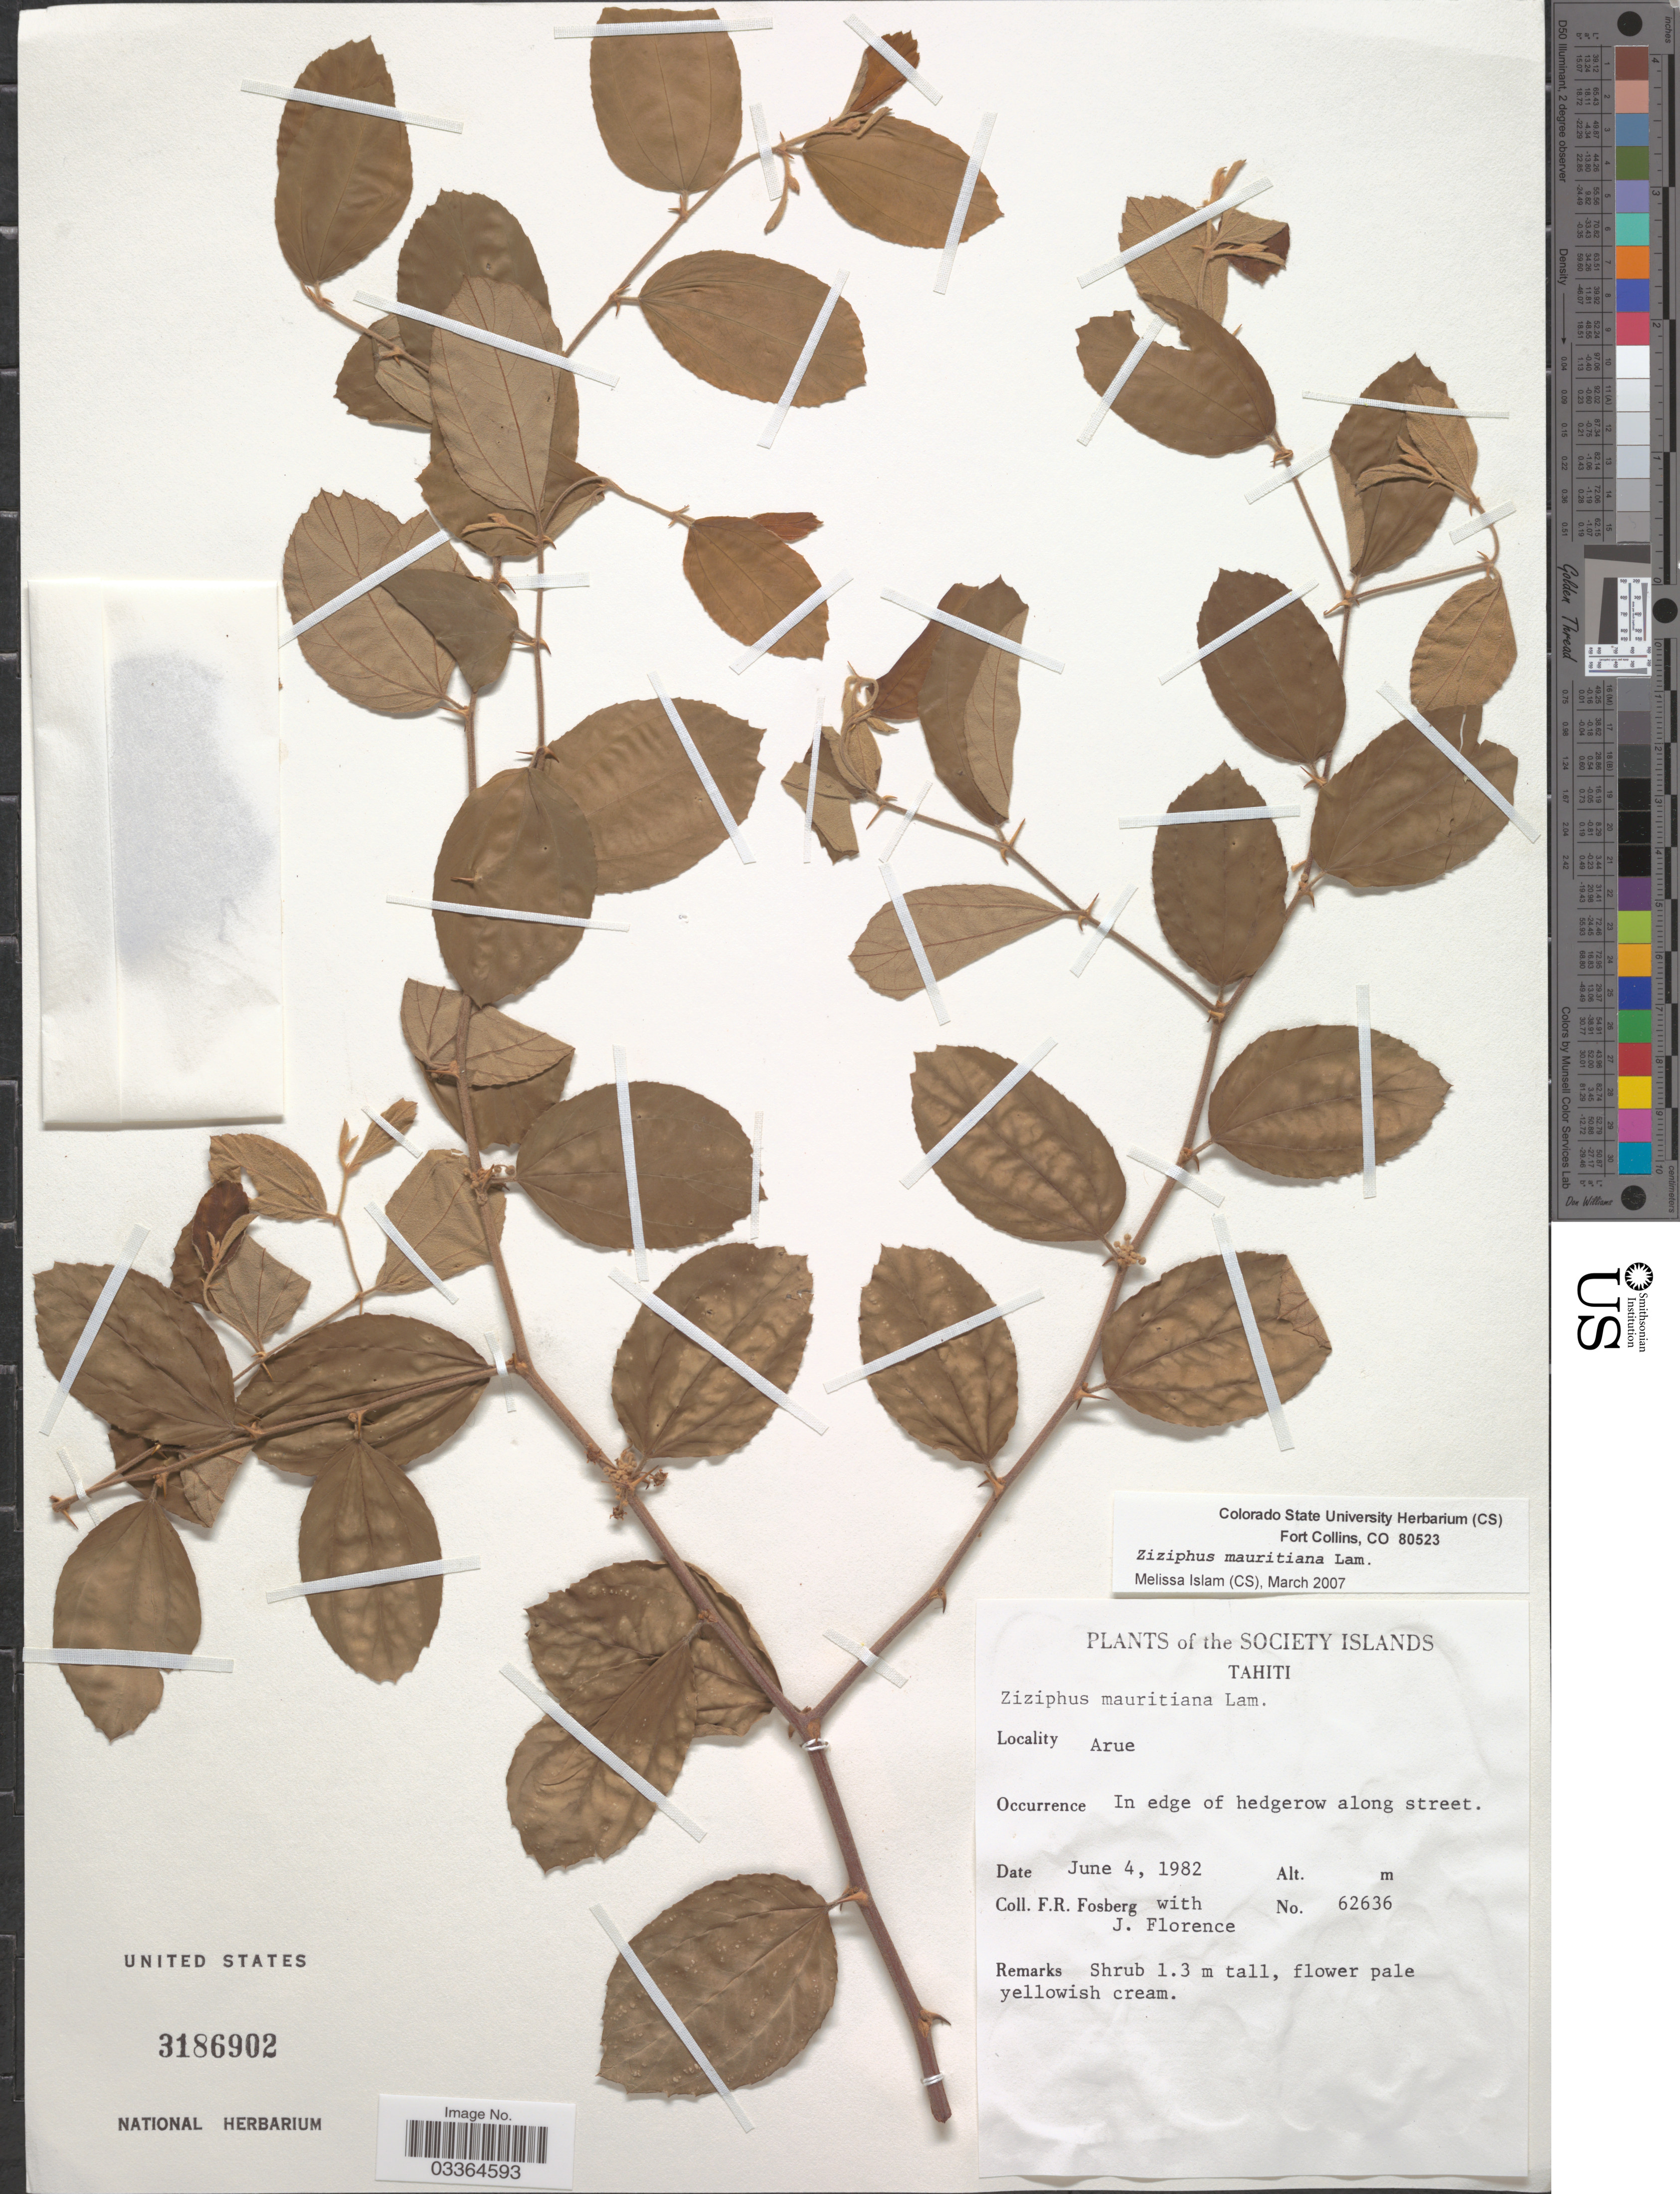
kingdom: Plantae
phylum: Tracheophyta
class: Magnoliopsida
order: Rosales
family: Rhamnaceae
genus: Ziziphus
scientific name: Ziziphus mauritiana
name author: Lam.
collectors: F. R. Fosberg & J. Florence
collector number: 62636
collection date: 1982-06-04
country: French Polynesia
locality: Society Islands, Tahiti. Arue.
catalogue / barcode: US 3186902